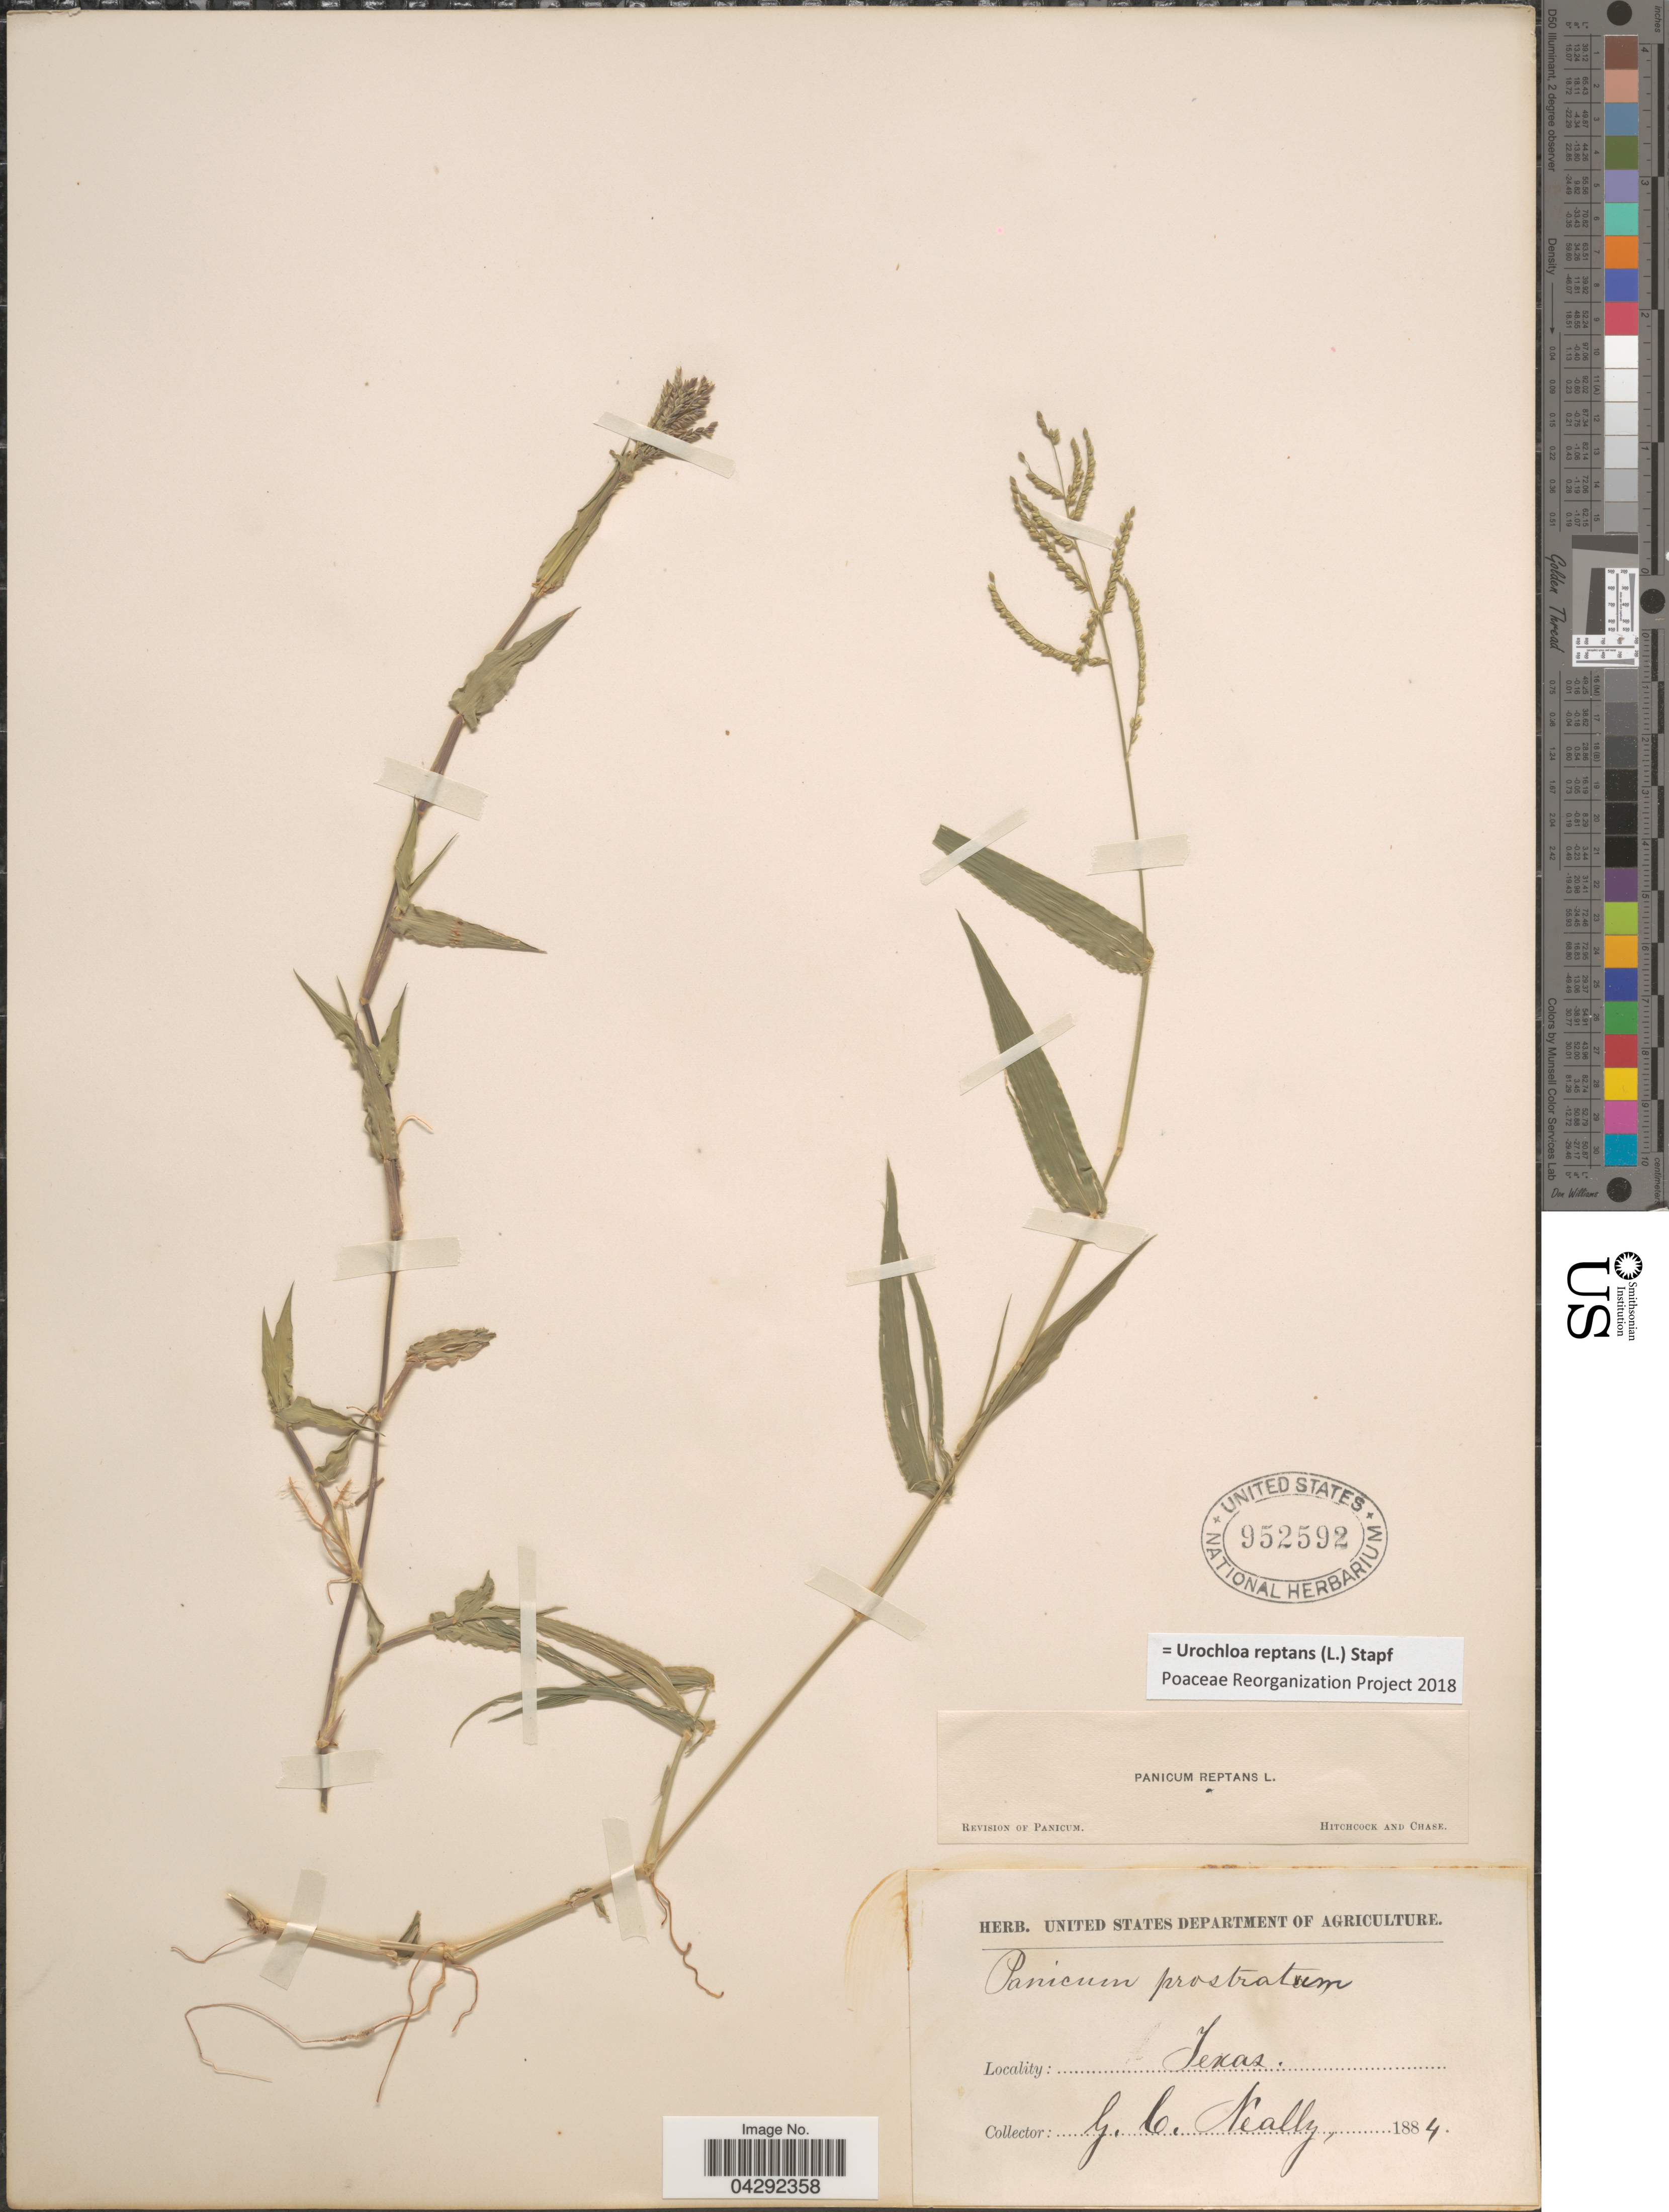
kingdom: Plantae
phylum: Tracheophyta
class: Liliopsida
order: Poales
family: Poaceae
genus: Urochloa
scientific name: Urochloa reptans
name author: (L.) Stapf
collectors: G. Neally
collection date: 1884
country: United States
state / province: Texas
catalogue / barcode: US 952592